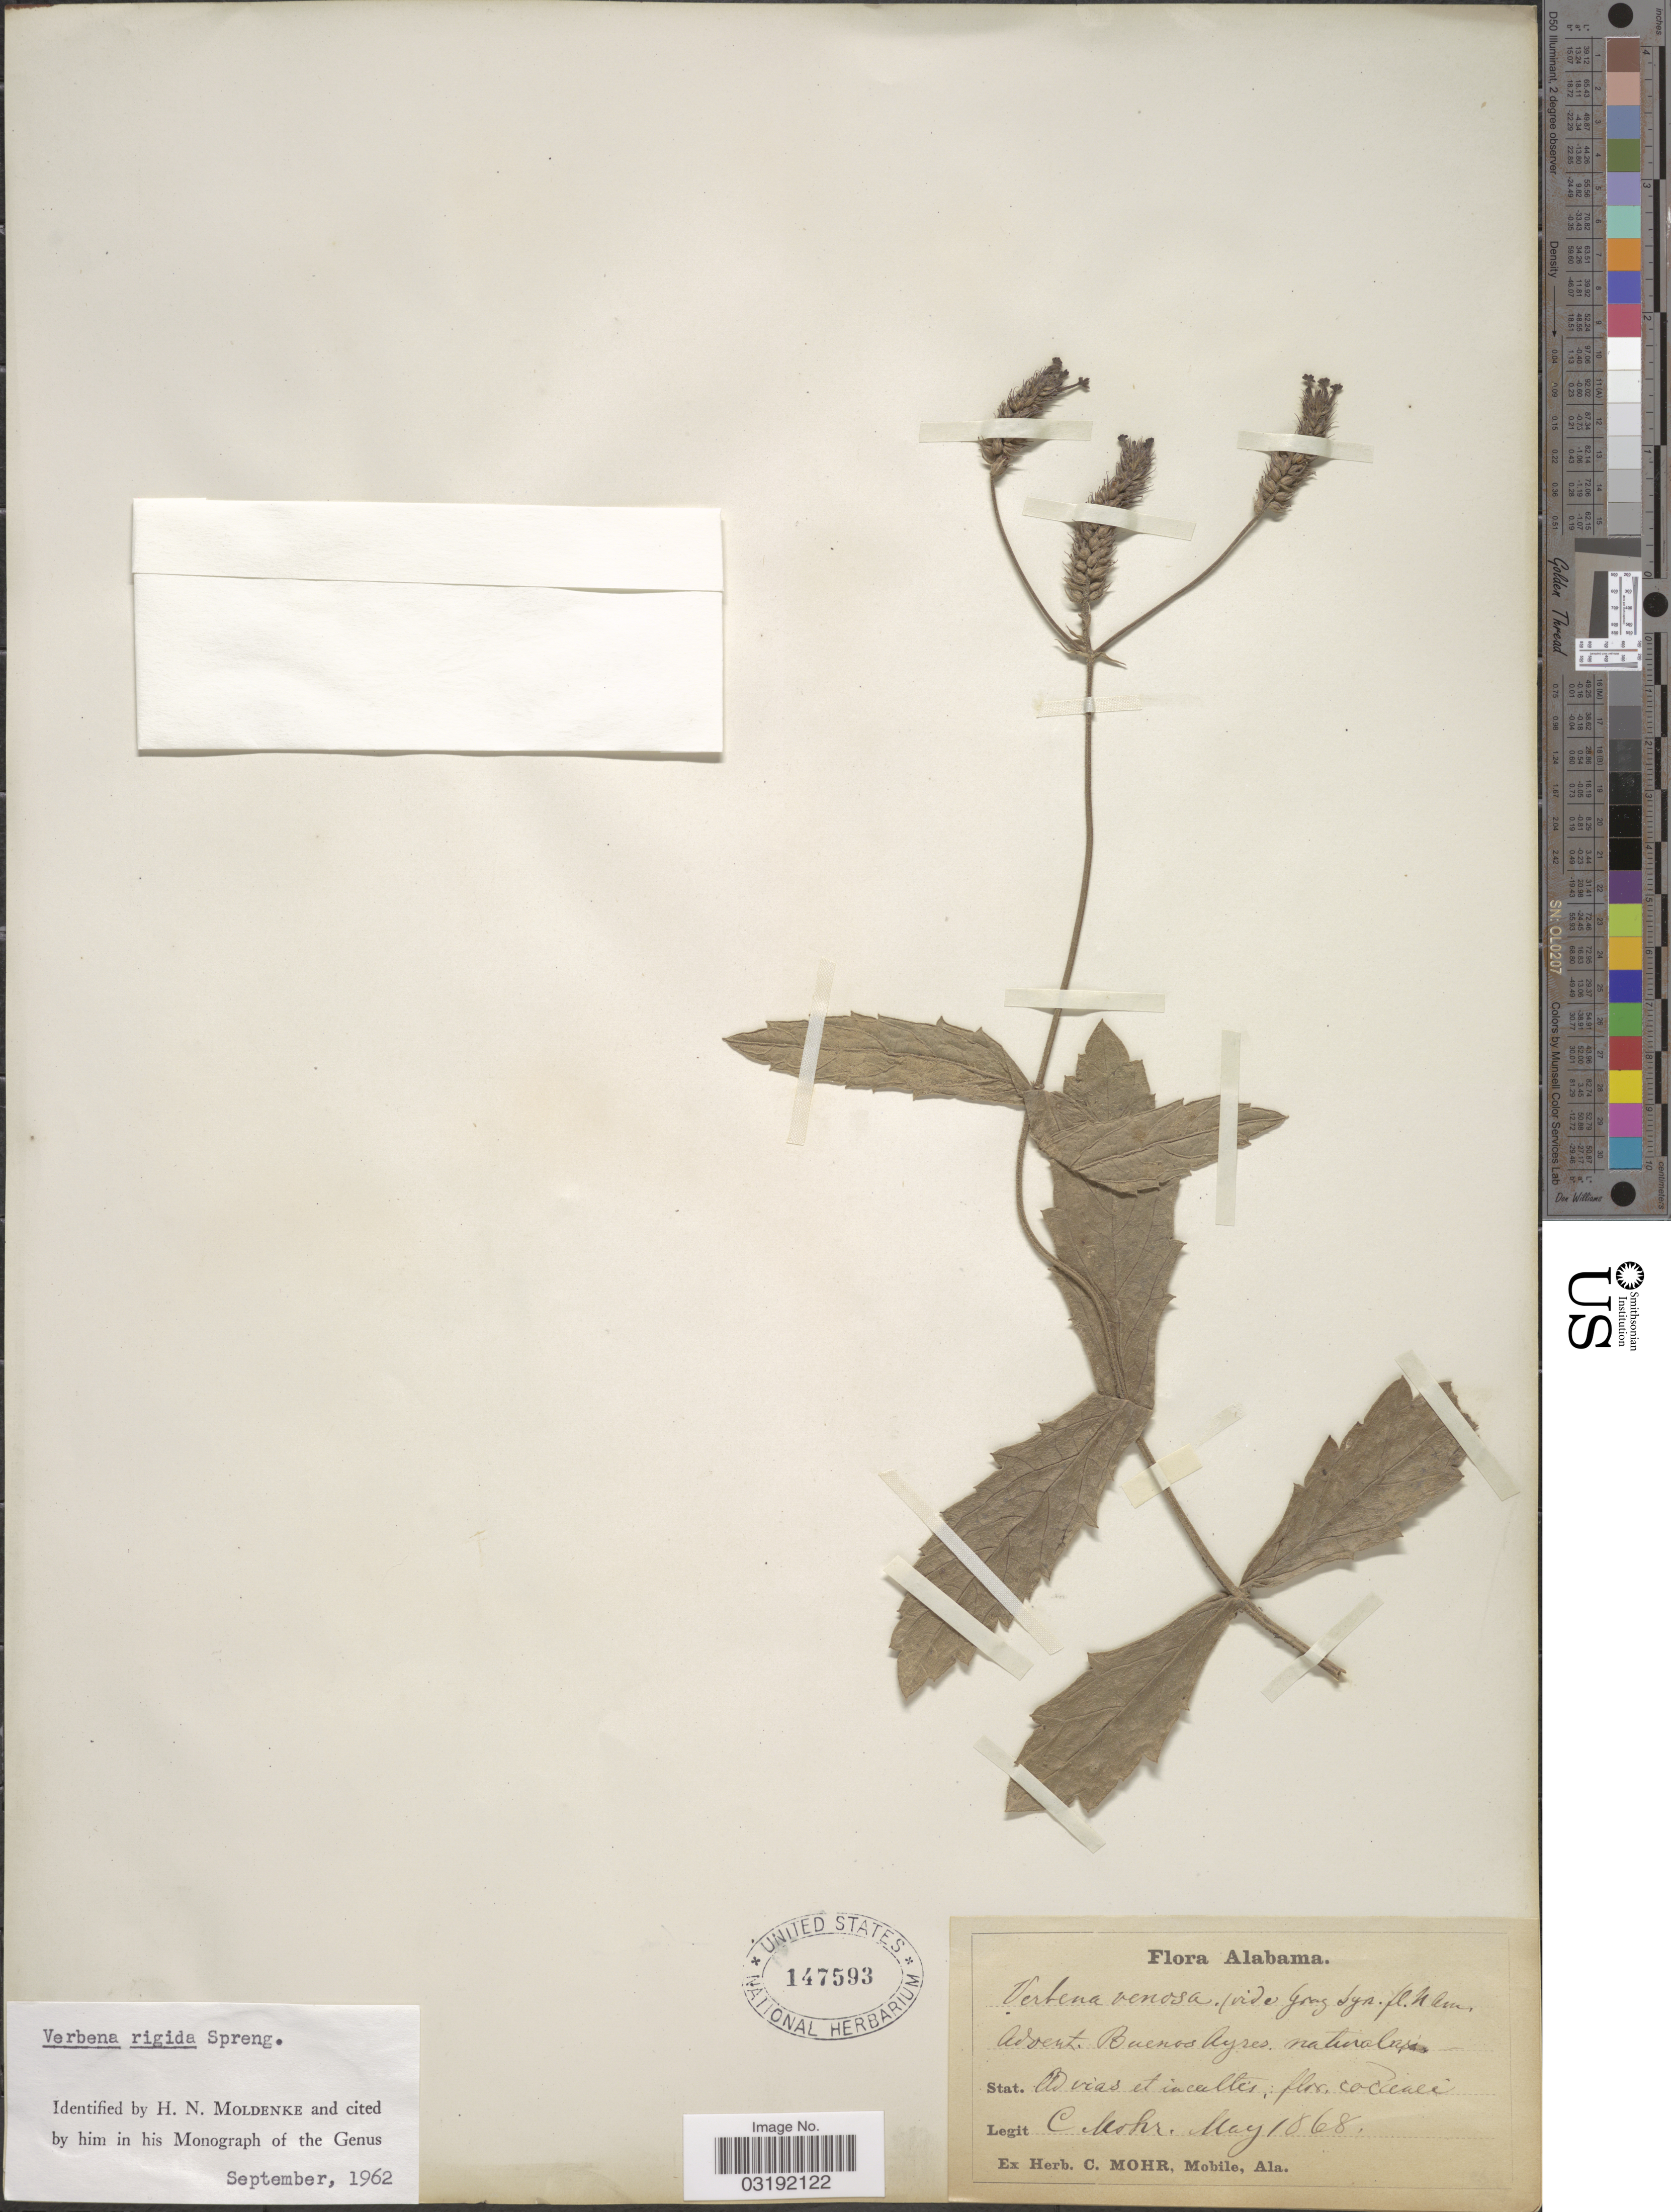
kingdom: Plantae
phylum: Tracheophyta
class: Magnoliopsida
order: Lamiales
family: Verbenaceae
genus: Verbena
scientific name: Verbena rigida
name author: Spreng.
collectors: C. T. Mohr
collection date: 1868-05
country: United States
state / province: Alabama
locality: Ad vias et incultés.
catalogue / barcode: US 147593